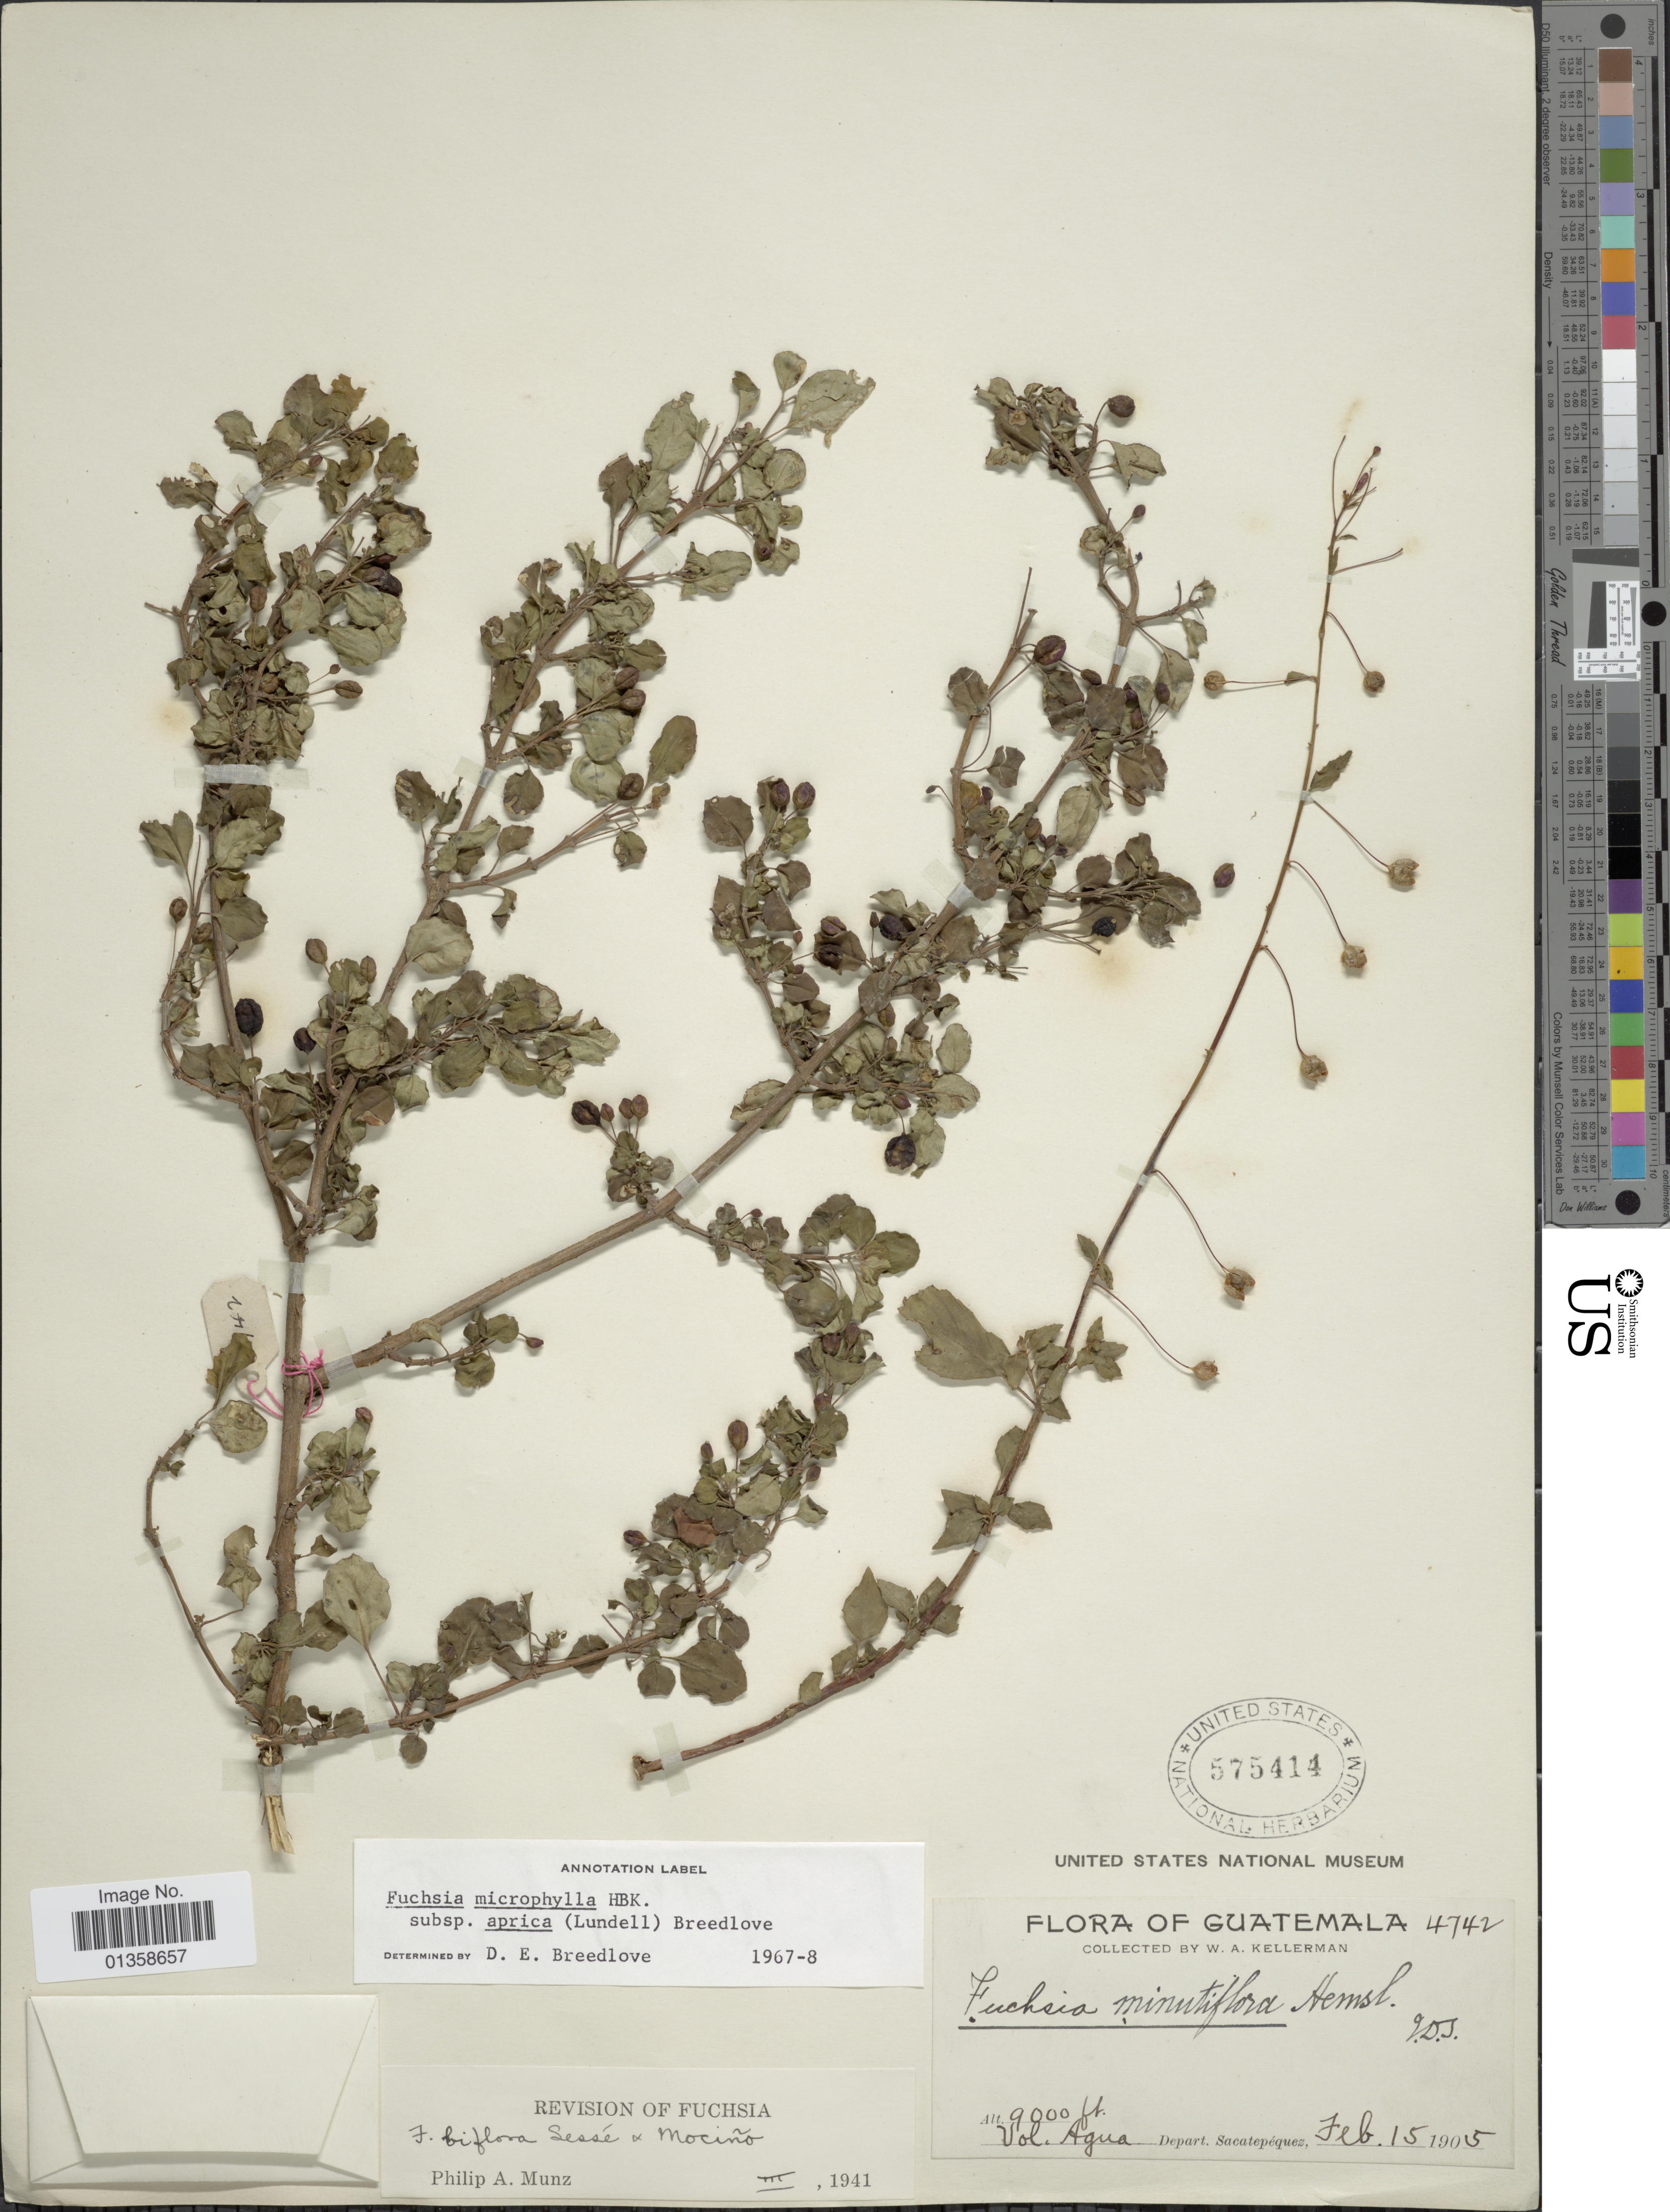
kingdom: Plantae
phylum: Tracheophyta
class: Magnoliopsida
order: Myrtales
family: Onagraceae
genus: Fuchsia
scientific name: Fuchsia microphylla subsp. aprica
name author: (Lundell) Breedlove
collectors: W. Kellerman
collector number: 4742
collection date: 1905-02-15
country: Guatemala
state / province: Sacatepéquez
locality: Vol. Agua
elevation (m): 2743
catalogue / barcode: US 575414